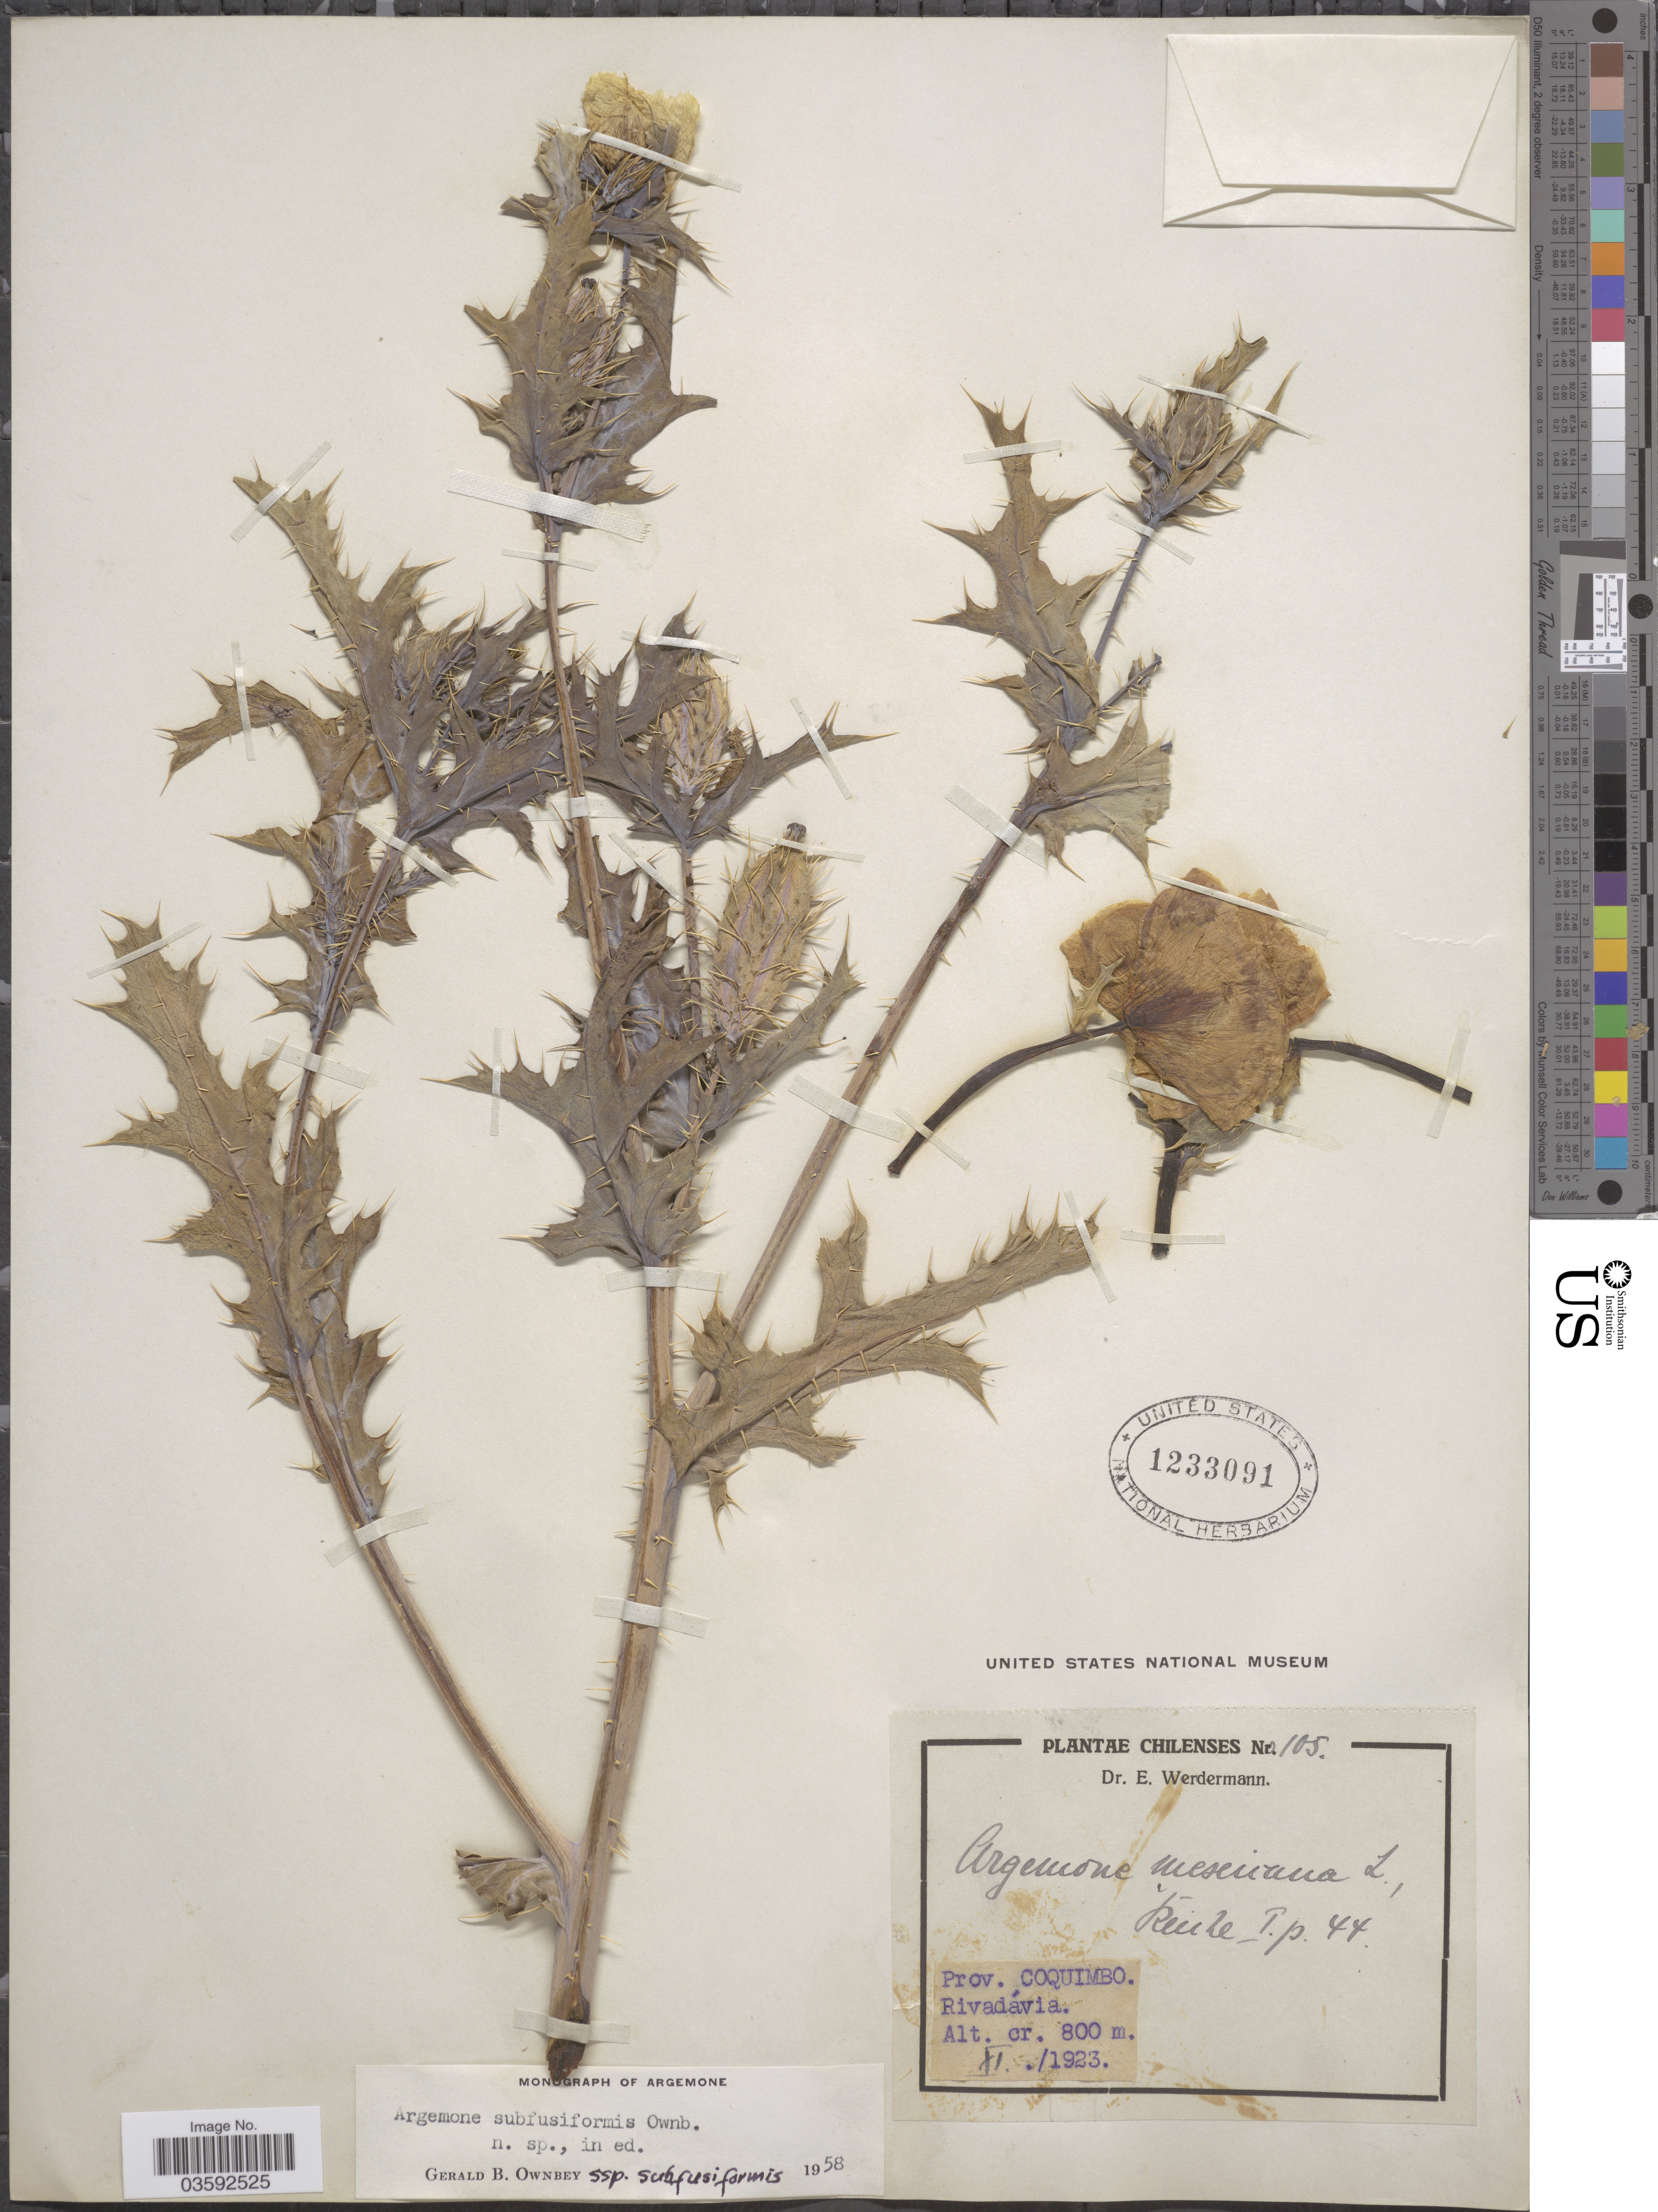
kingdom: Plantae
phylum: Tracheophyta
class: Magnoliopsida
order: Ranunculales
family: Papaveraceae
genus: Argemone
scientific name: Argemone subfusiformis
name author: G.B. Ownbey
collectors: E. Werdermann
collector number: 105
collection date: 1923-11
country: Chile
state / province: Coquimbo (IV)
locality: Prov. Coquimbo. Rivadávia.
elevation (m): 800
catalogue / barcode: US 1233091